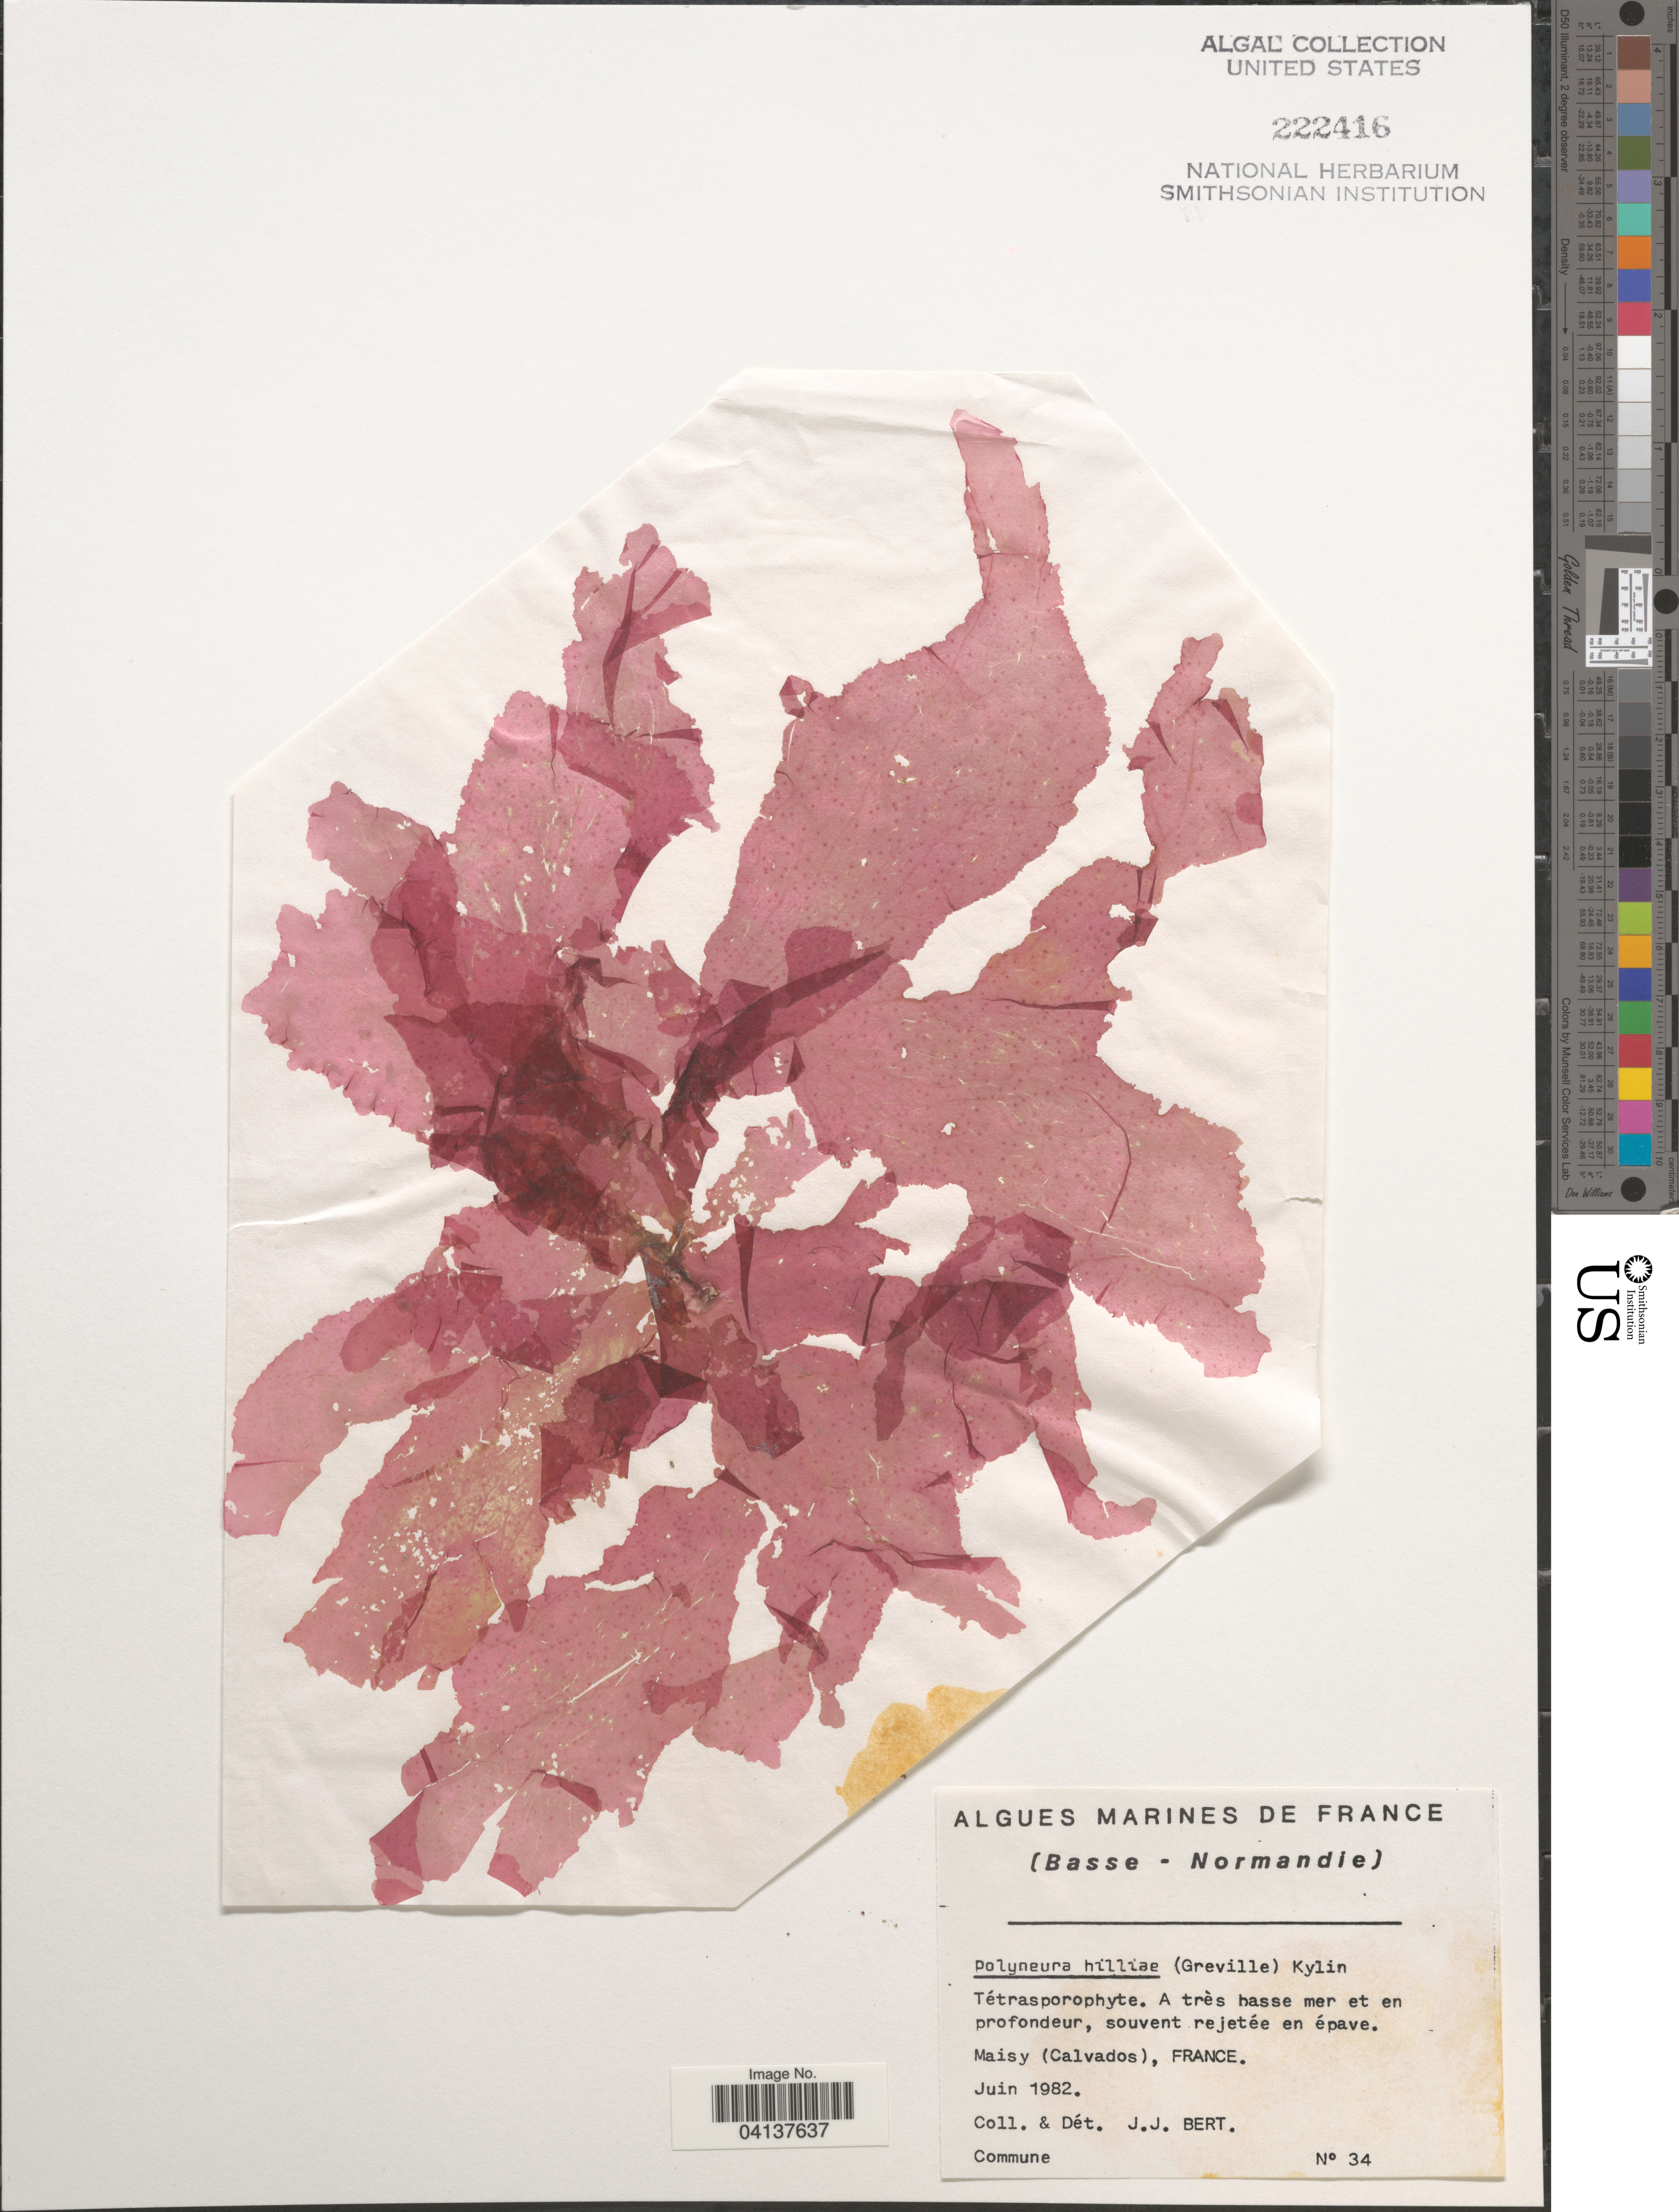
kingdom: Plantae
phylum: Rhodophyta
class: Florideophyceae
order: Ceramiales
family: Delesseriaceae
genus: Polyneura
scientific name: Polyneura bonnemaisonii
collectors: J. Bert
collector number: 34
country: France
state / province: Normandie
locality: Maisy (Calvados).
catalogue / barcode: US 222416